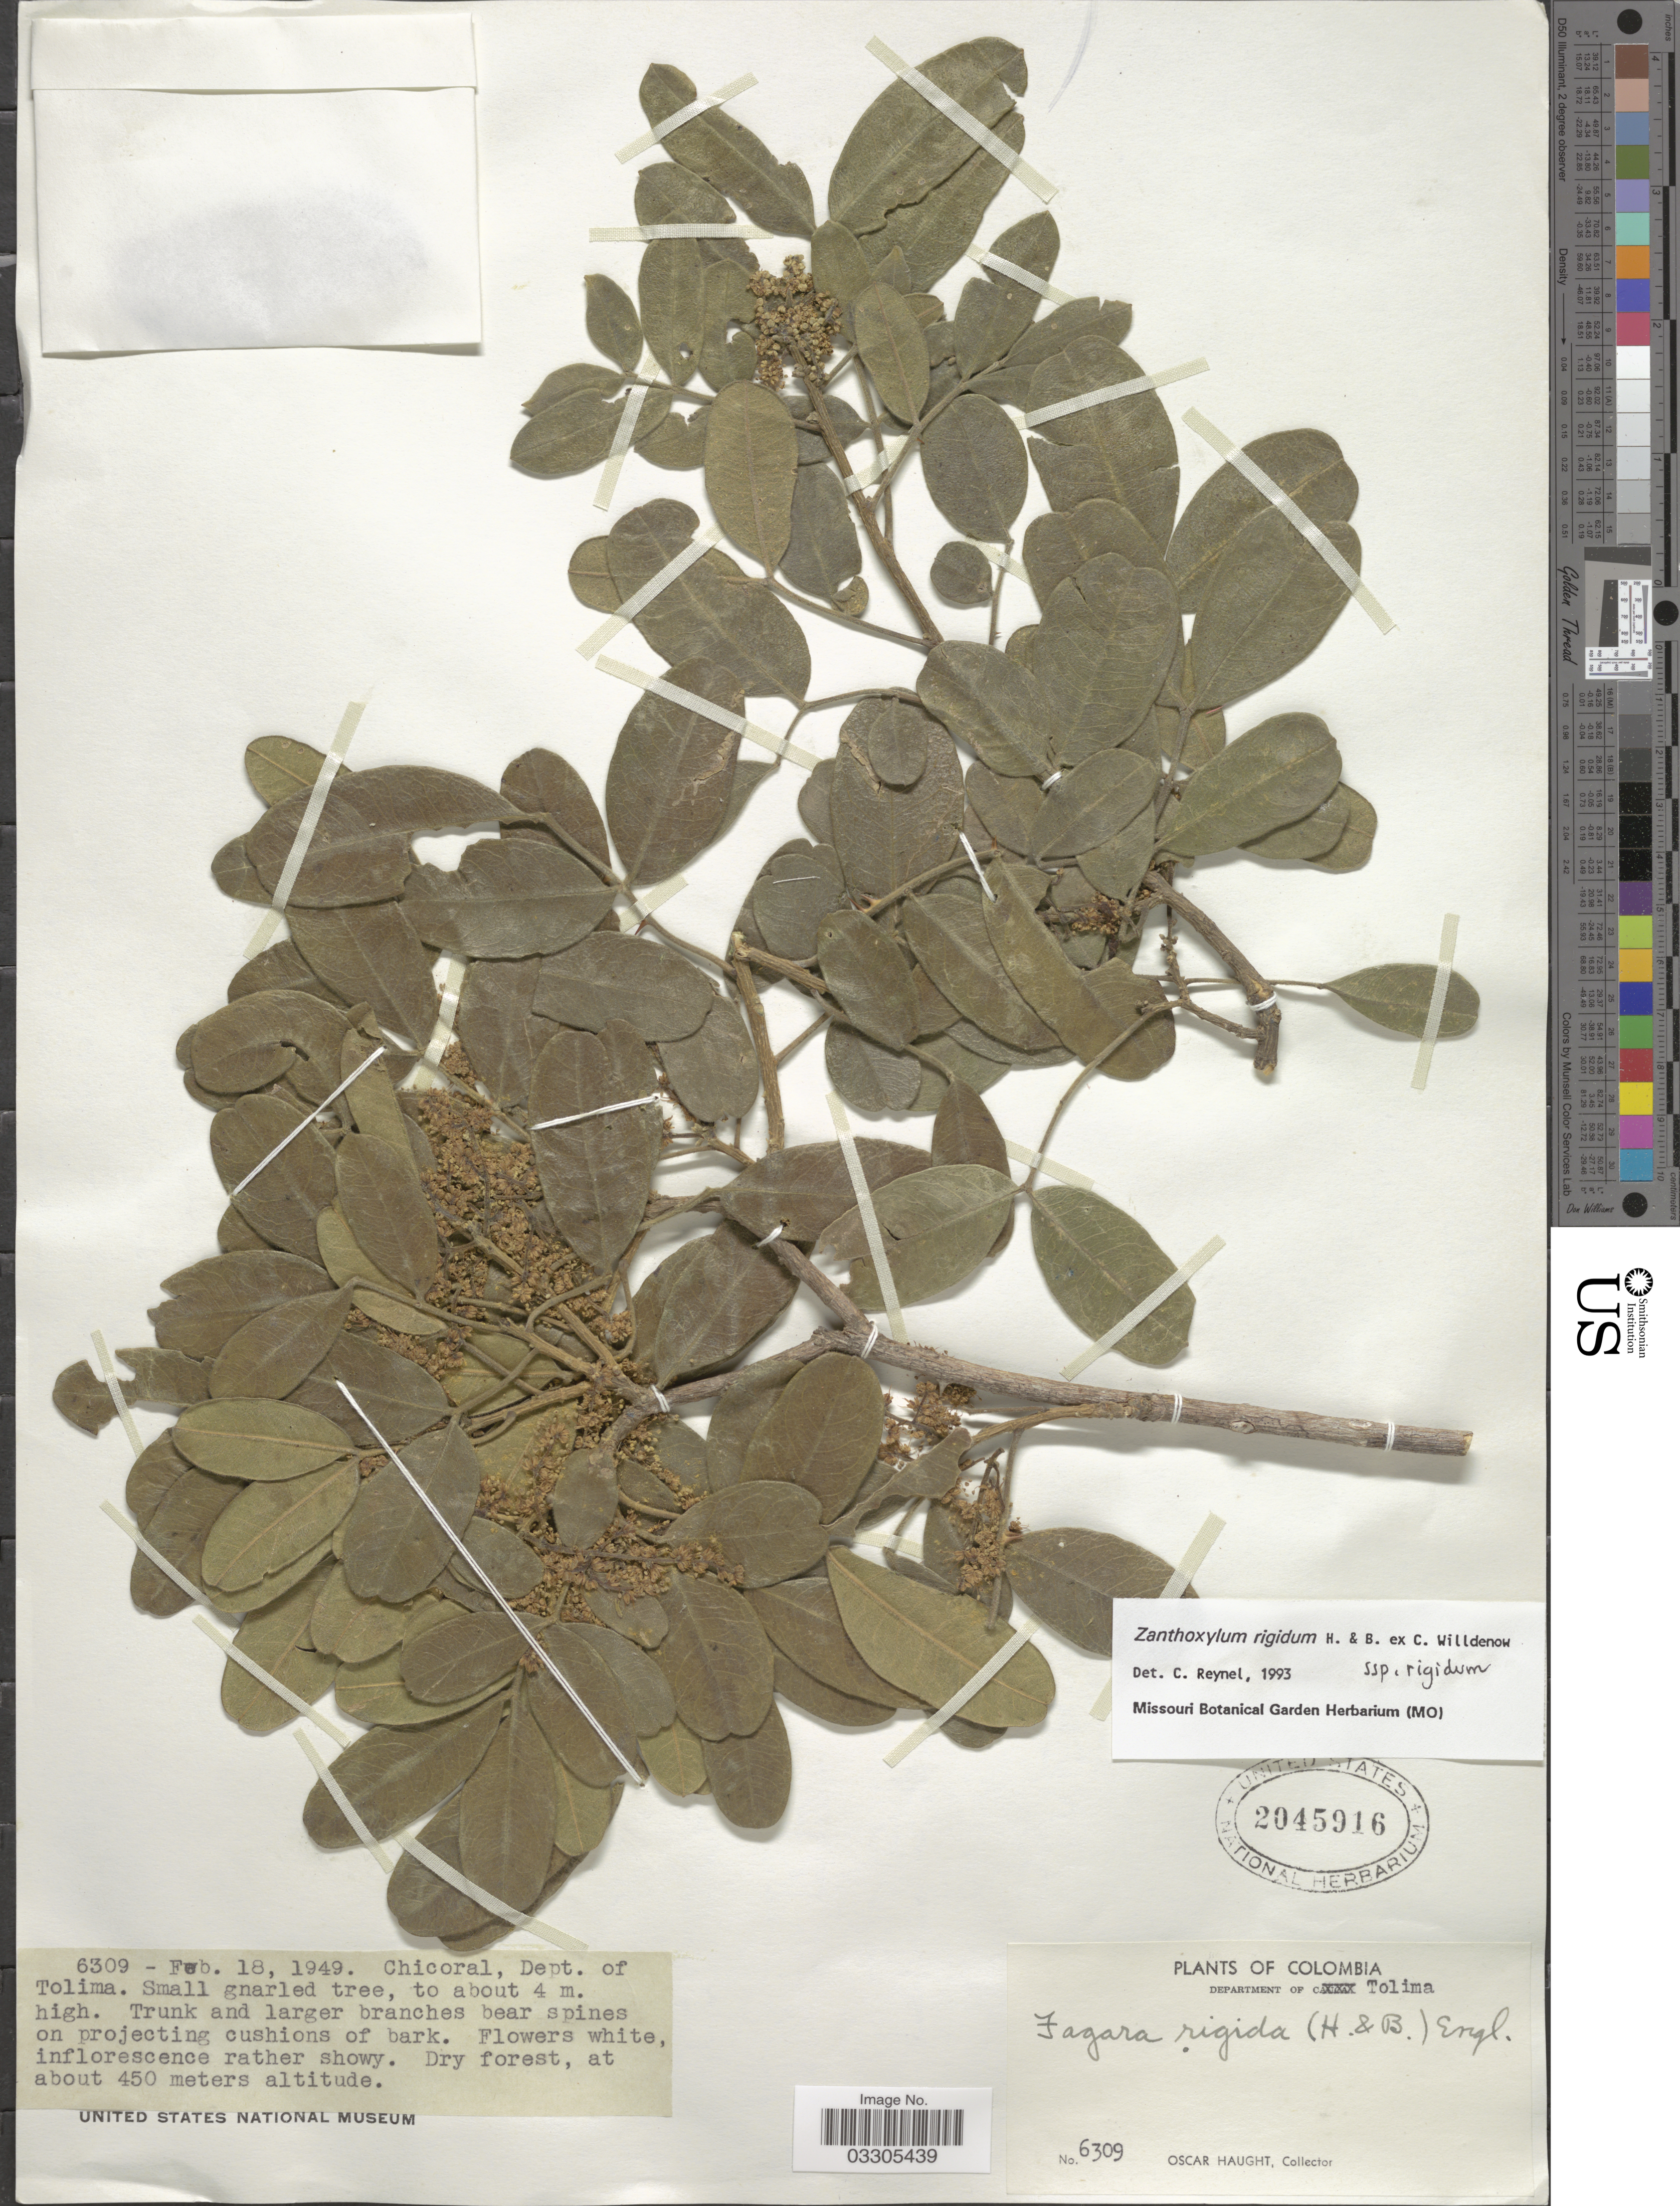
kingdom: Plantae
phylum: Tracheophyta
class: Magnoliopsida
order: Sapindales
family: Rutaceae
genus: Zanthoxylum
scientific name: Zanthoxylum rigidum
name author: Humb. & Bonpl. ex Willd.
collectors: O. L. Haught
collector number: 6309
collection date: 1949-02-18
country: Colombia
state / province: Tolima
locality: Chicoral, Dept. of Tolima.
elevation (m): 450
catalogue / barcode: US 2045916